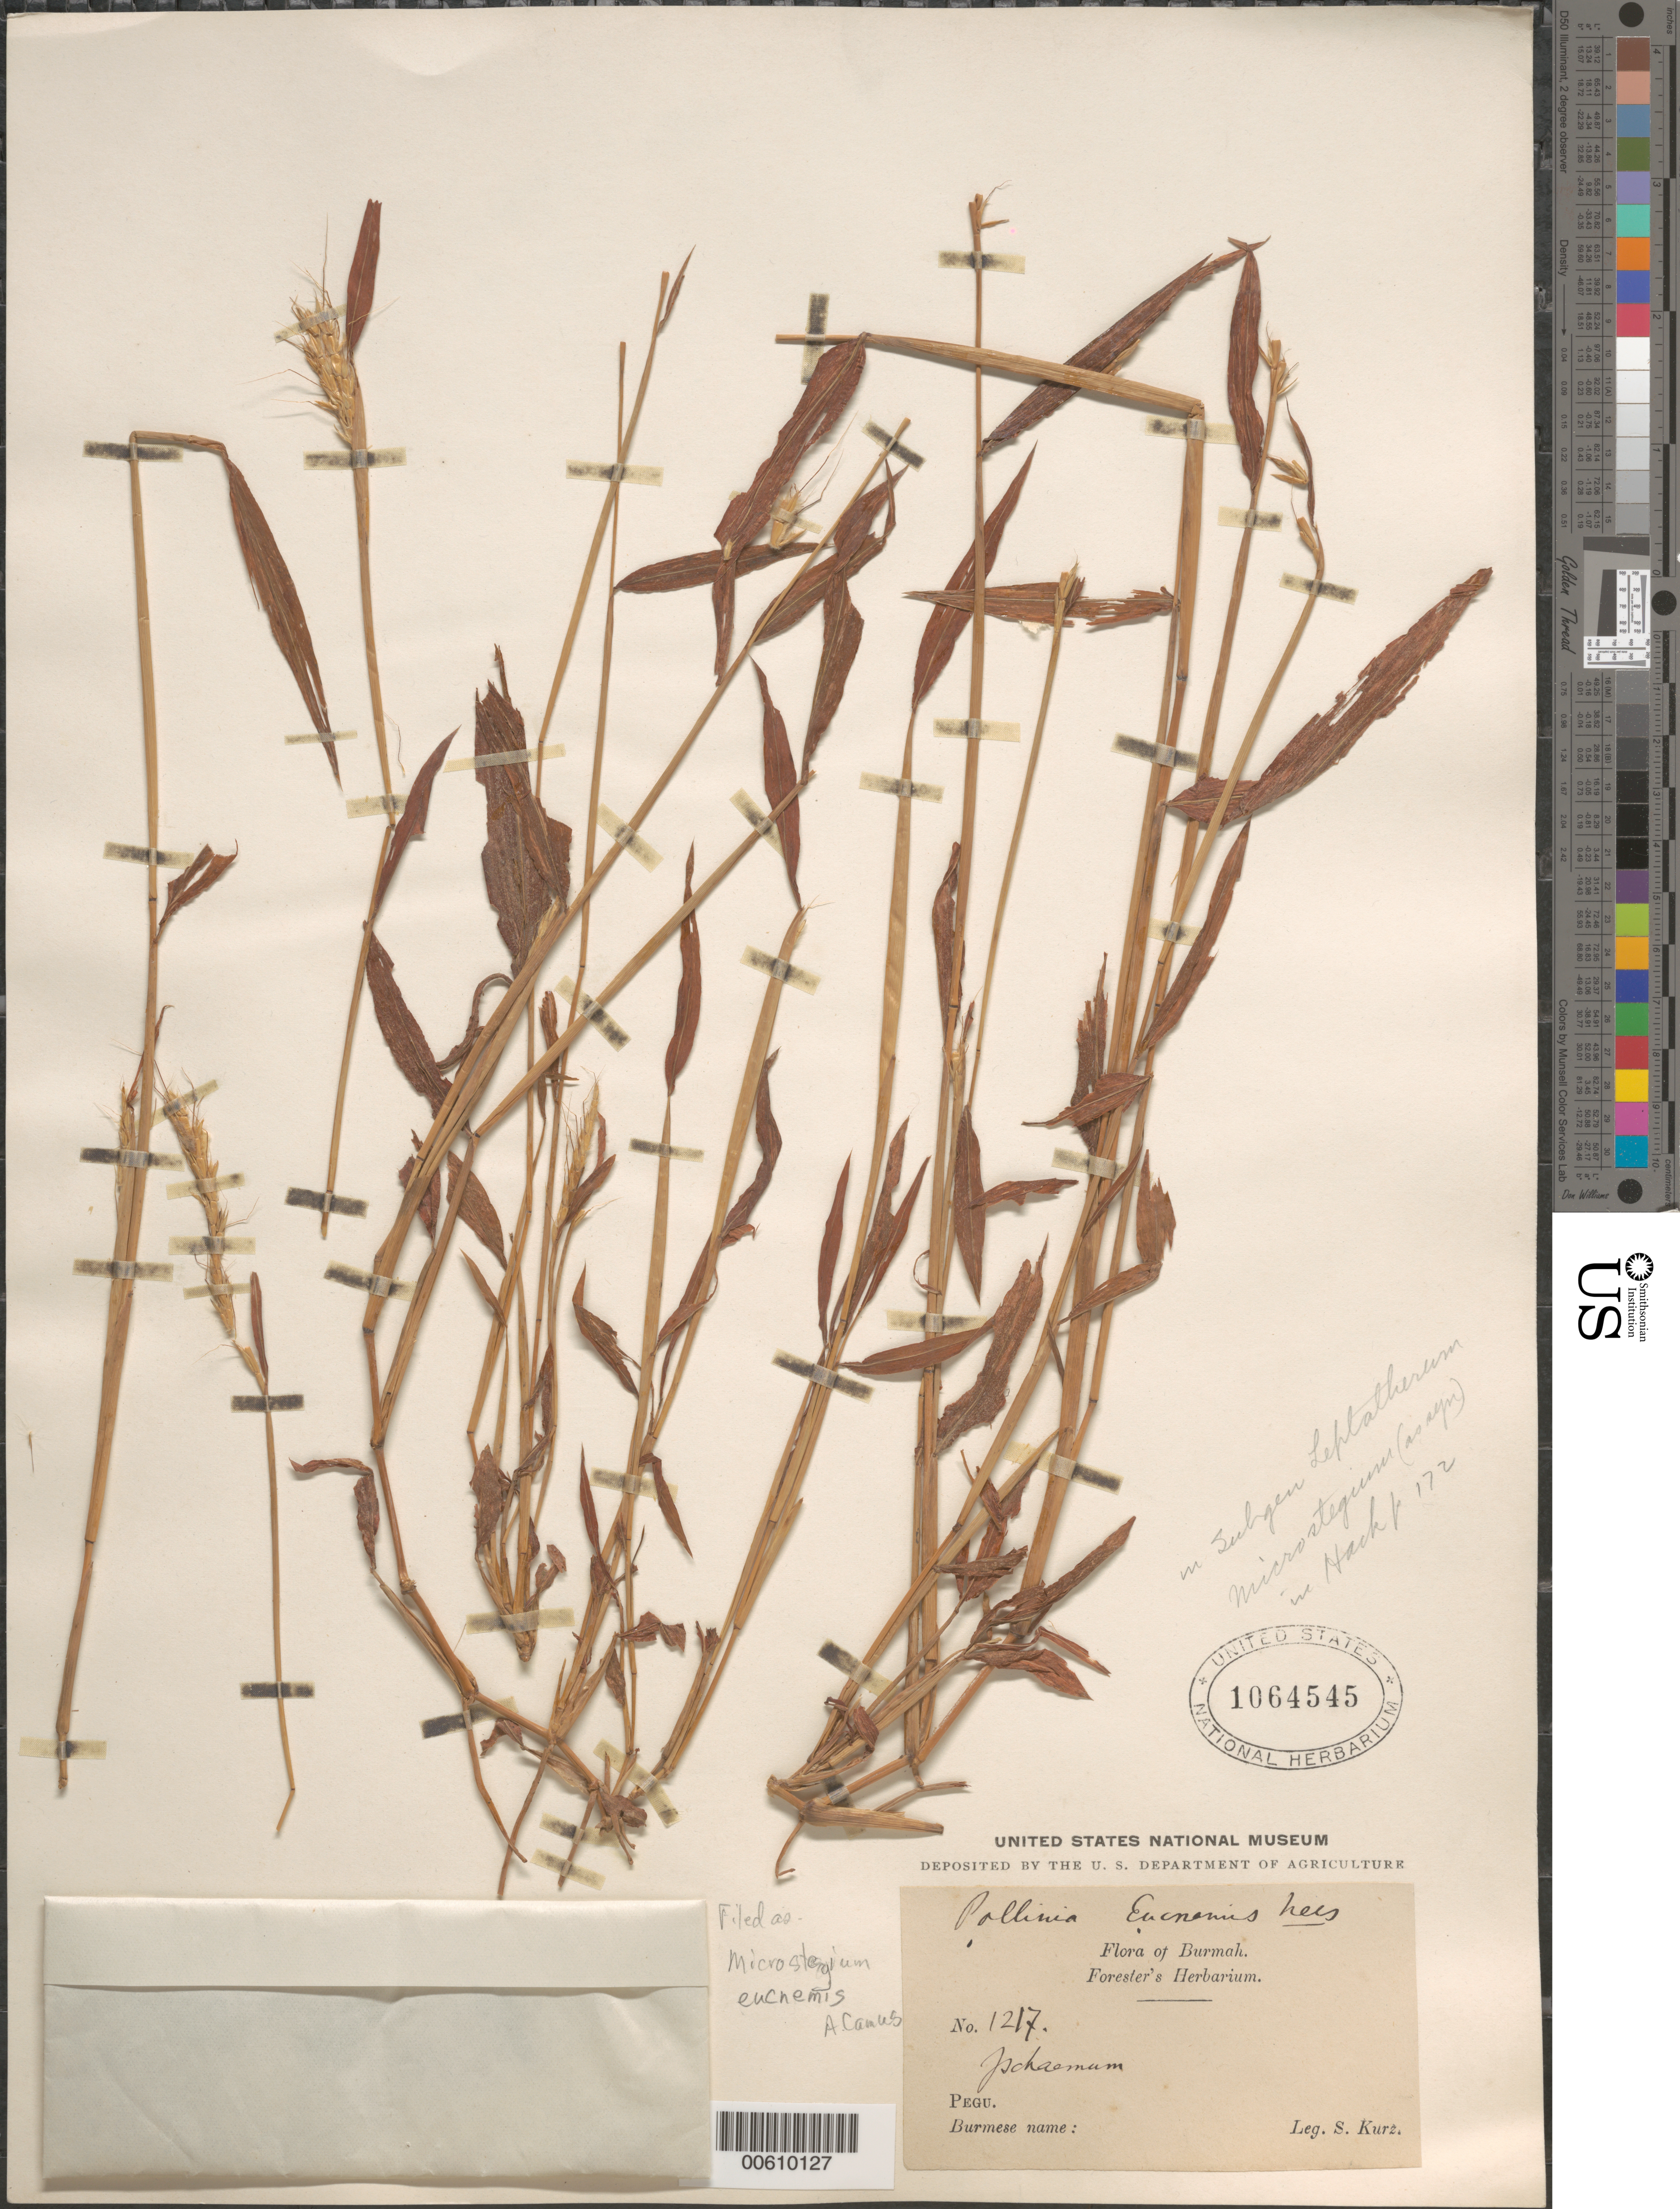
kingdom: Plantae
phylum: Tracheophyta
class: Liliopsida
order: Poales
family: Poaceae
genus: Microstegium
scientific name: Microstegium eucnemis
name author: (Nees) A. Camus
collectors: S. Kurz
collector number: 1217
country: Myanmar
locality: Burmah. Pegu.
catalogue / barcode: US 1064545